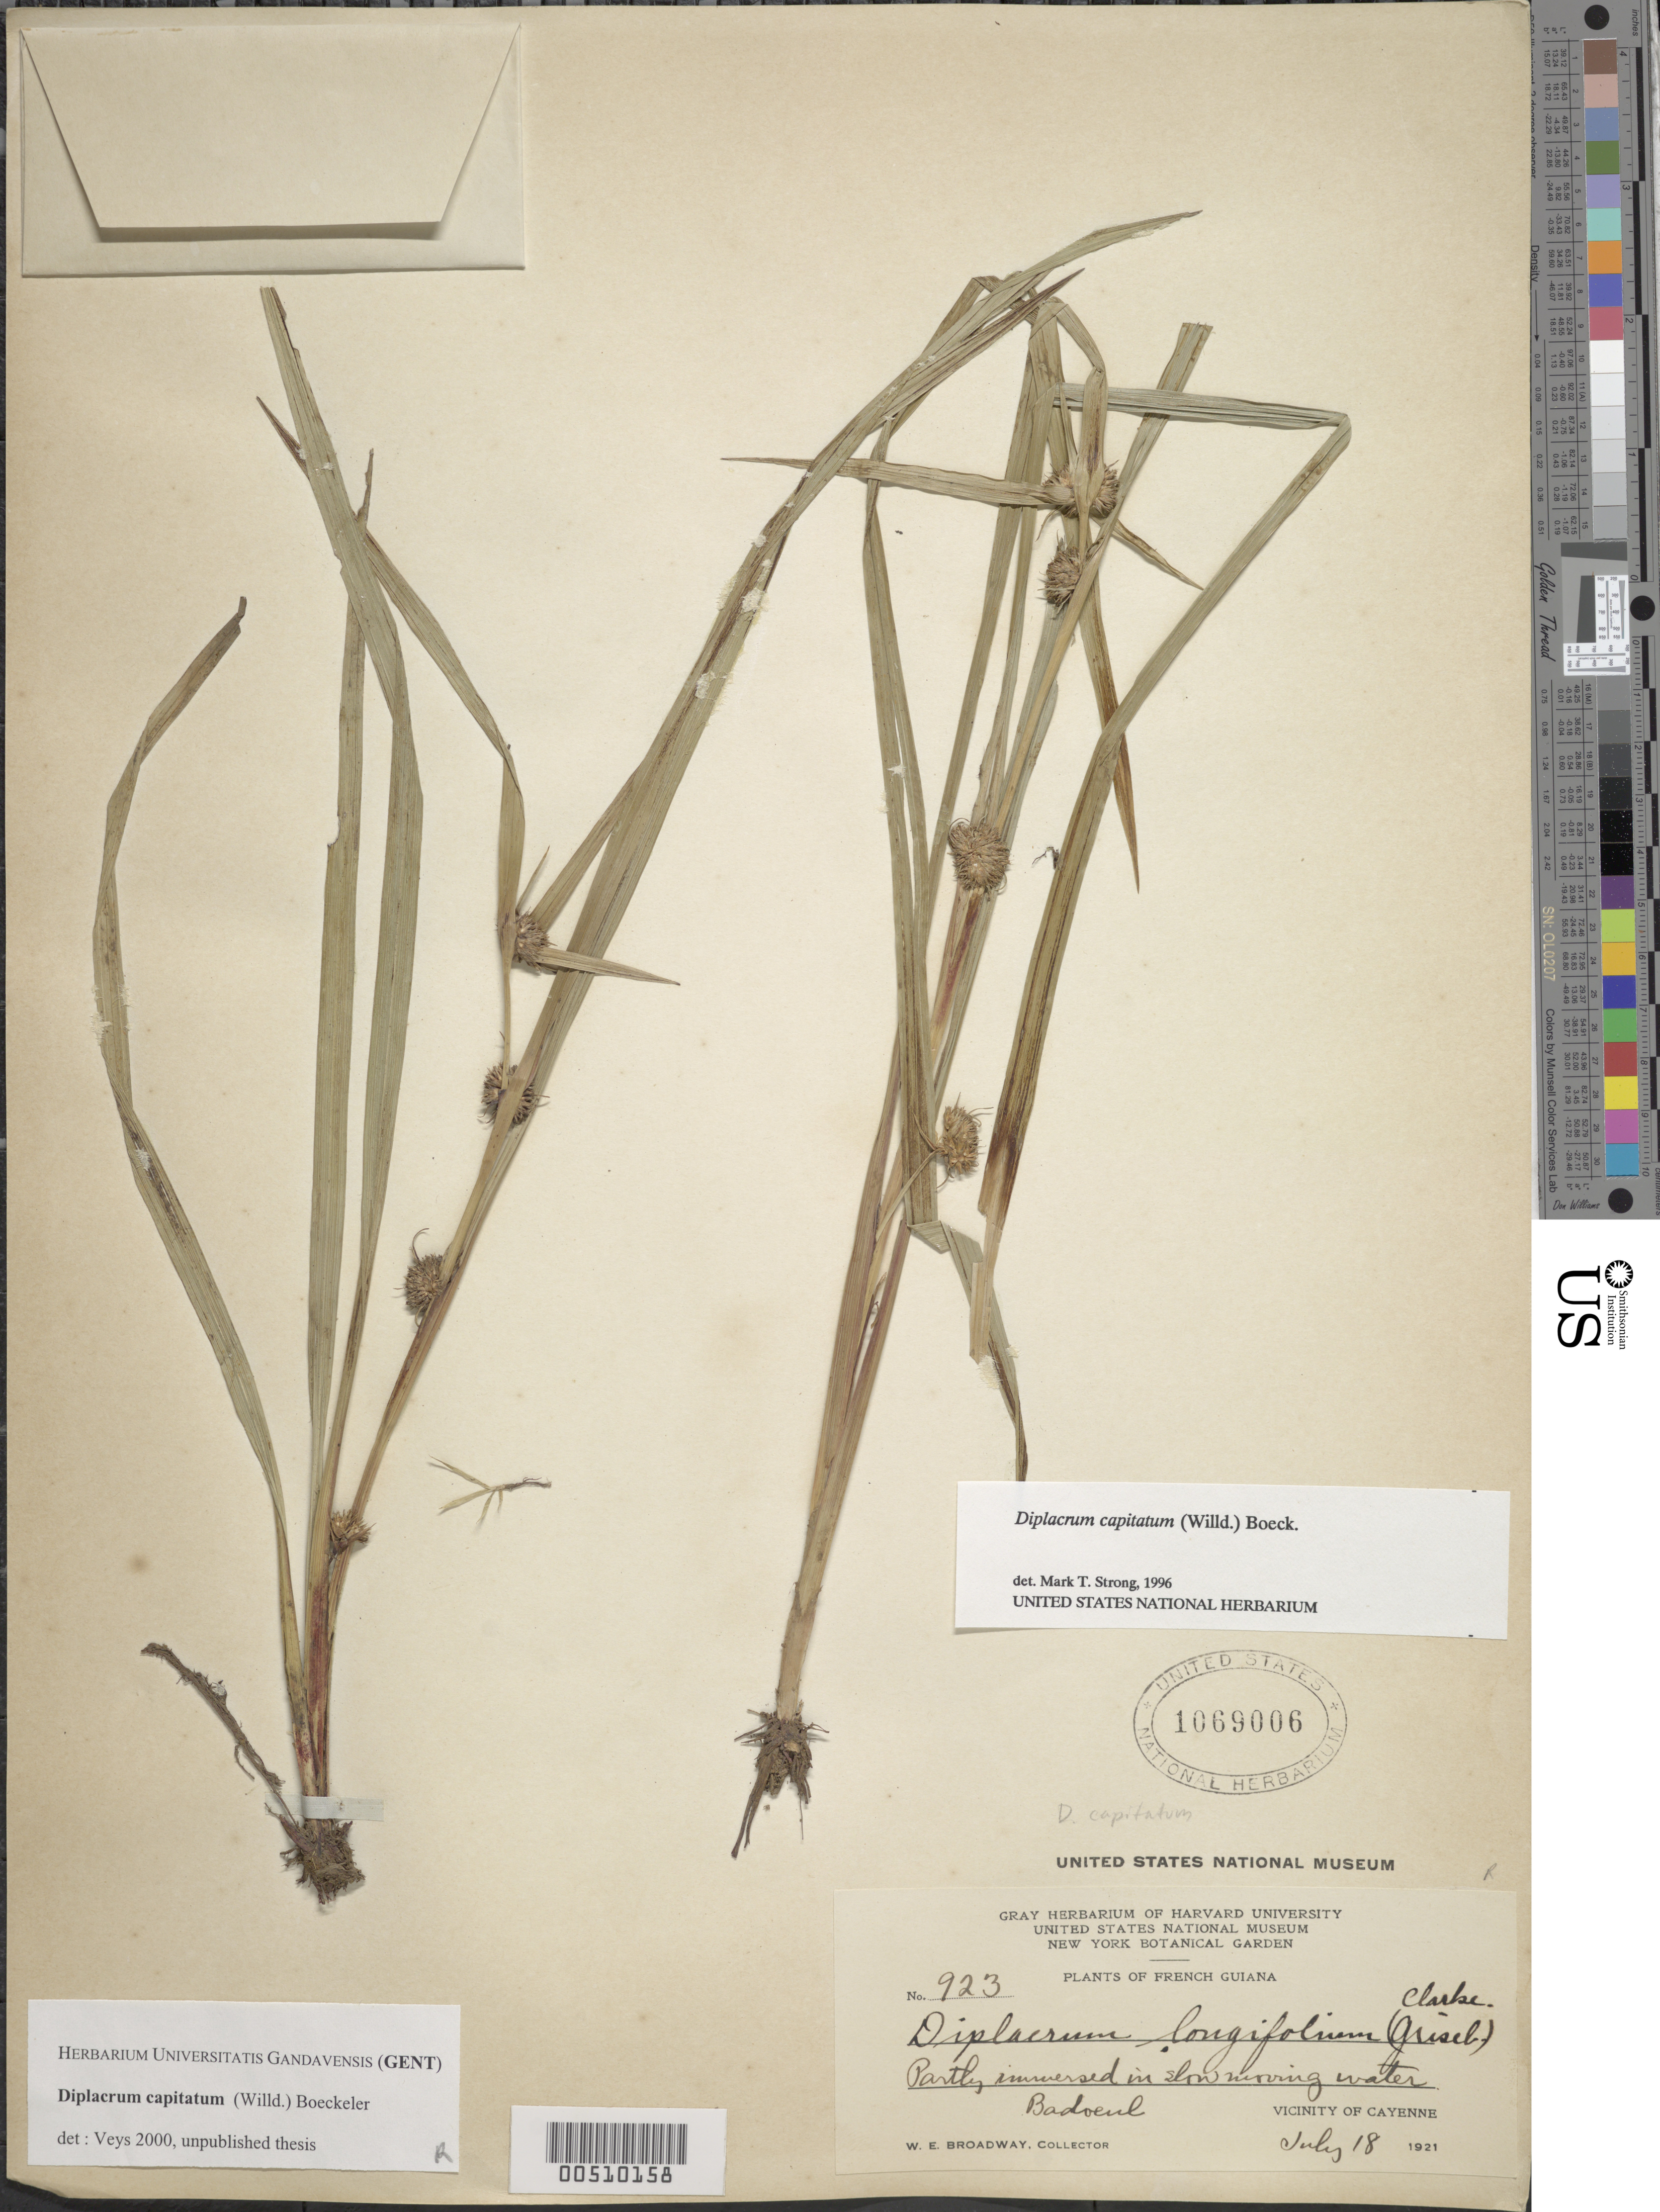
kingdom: Plantae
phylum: Tracheophyta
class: Liliopsida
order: Poales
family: Cyperaceae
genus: Diplacrum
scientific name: Diplacrum capitatum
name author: (Willd.) Boeckeler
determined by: Strong, M. T., (US), Smithsonian Institution - National Museum of Natural History (UNITED STATES)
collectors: W. E. Broadway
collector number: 923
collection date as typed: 18 Jul 1921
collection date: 1921-07-18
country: French Guiana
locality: Vicinity of Cayenne, Badoeul.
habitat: Partly emmersed in slow moving water.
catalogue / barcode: US 1069006